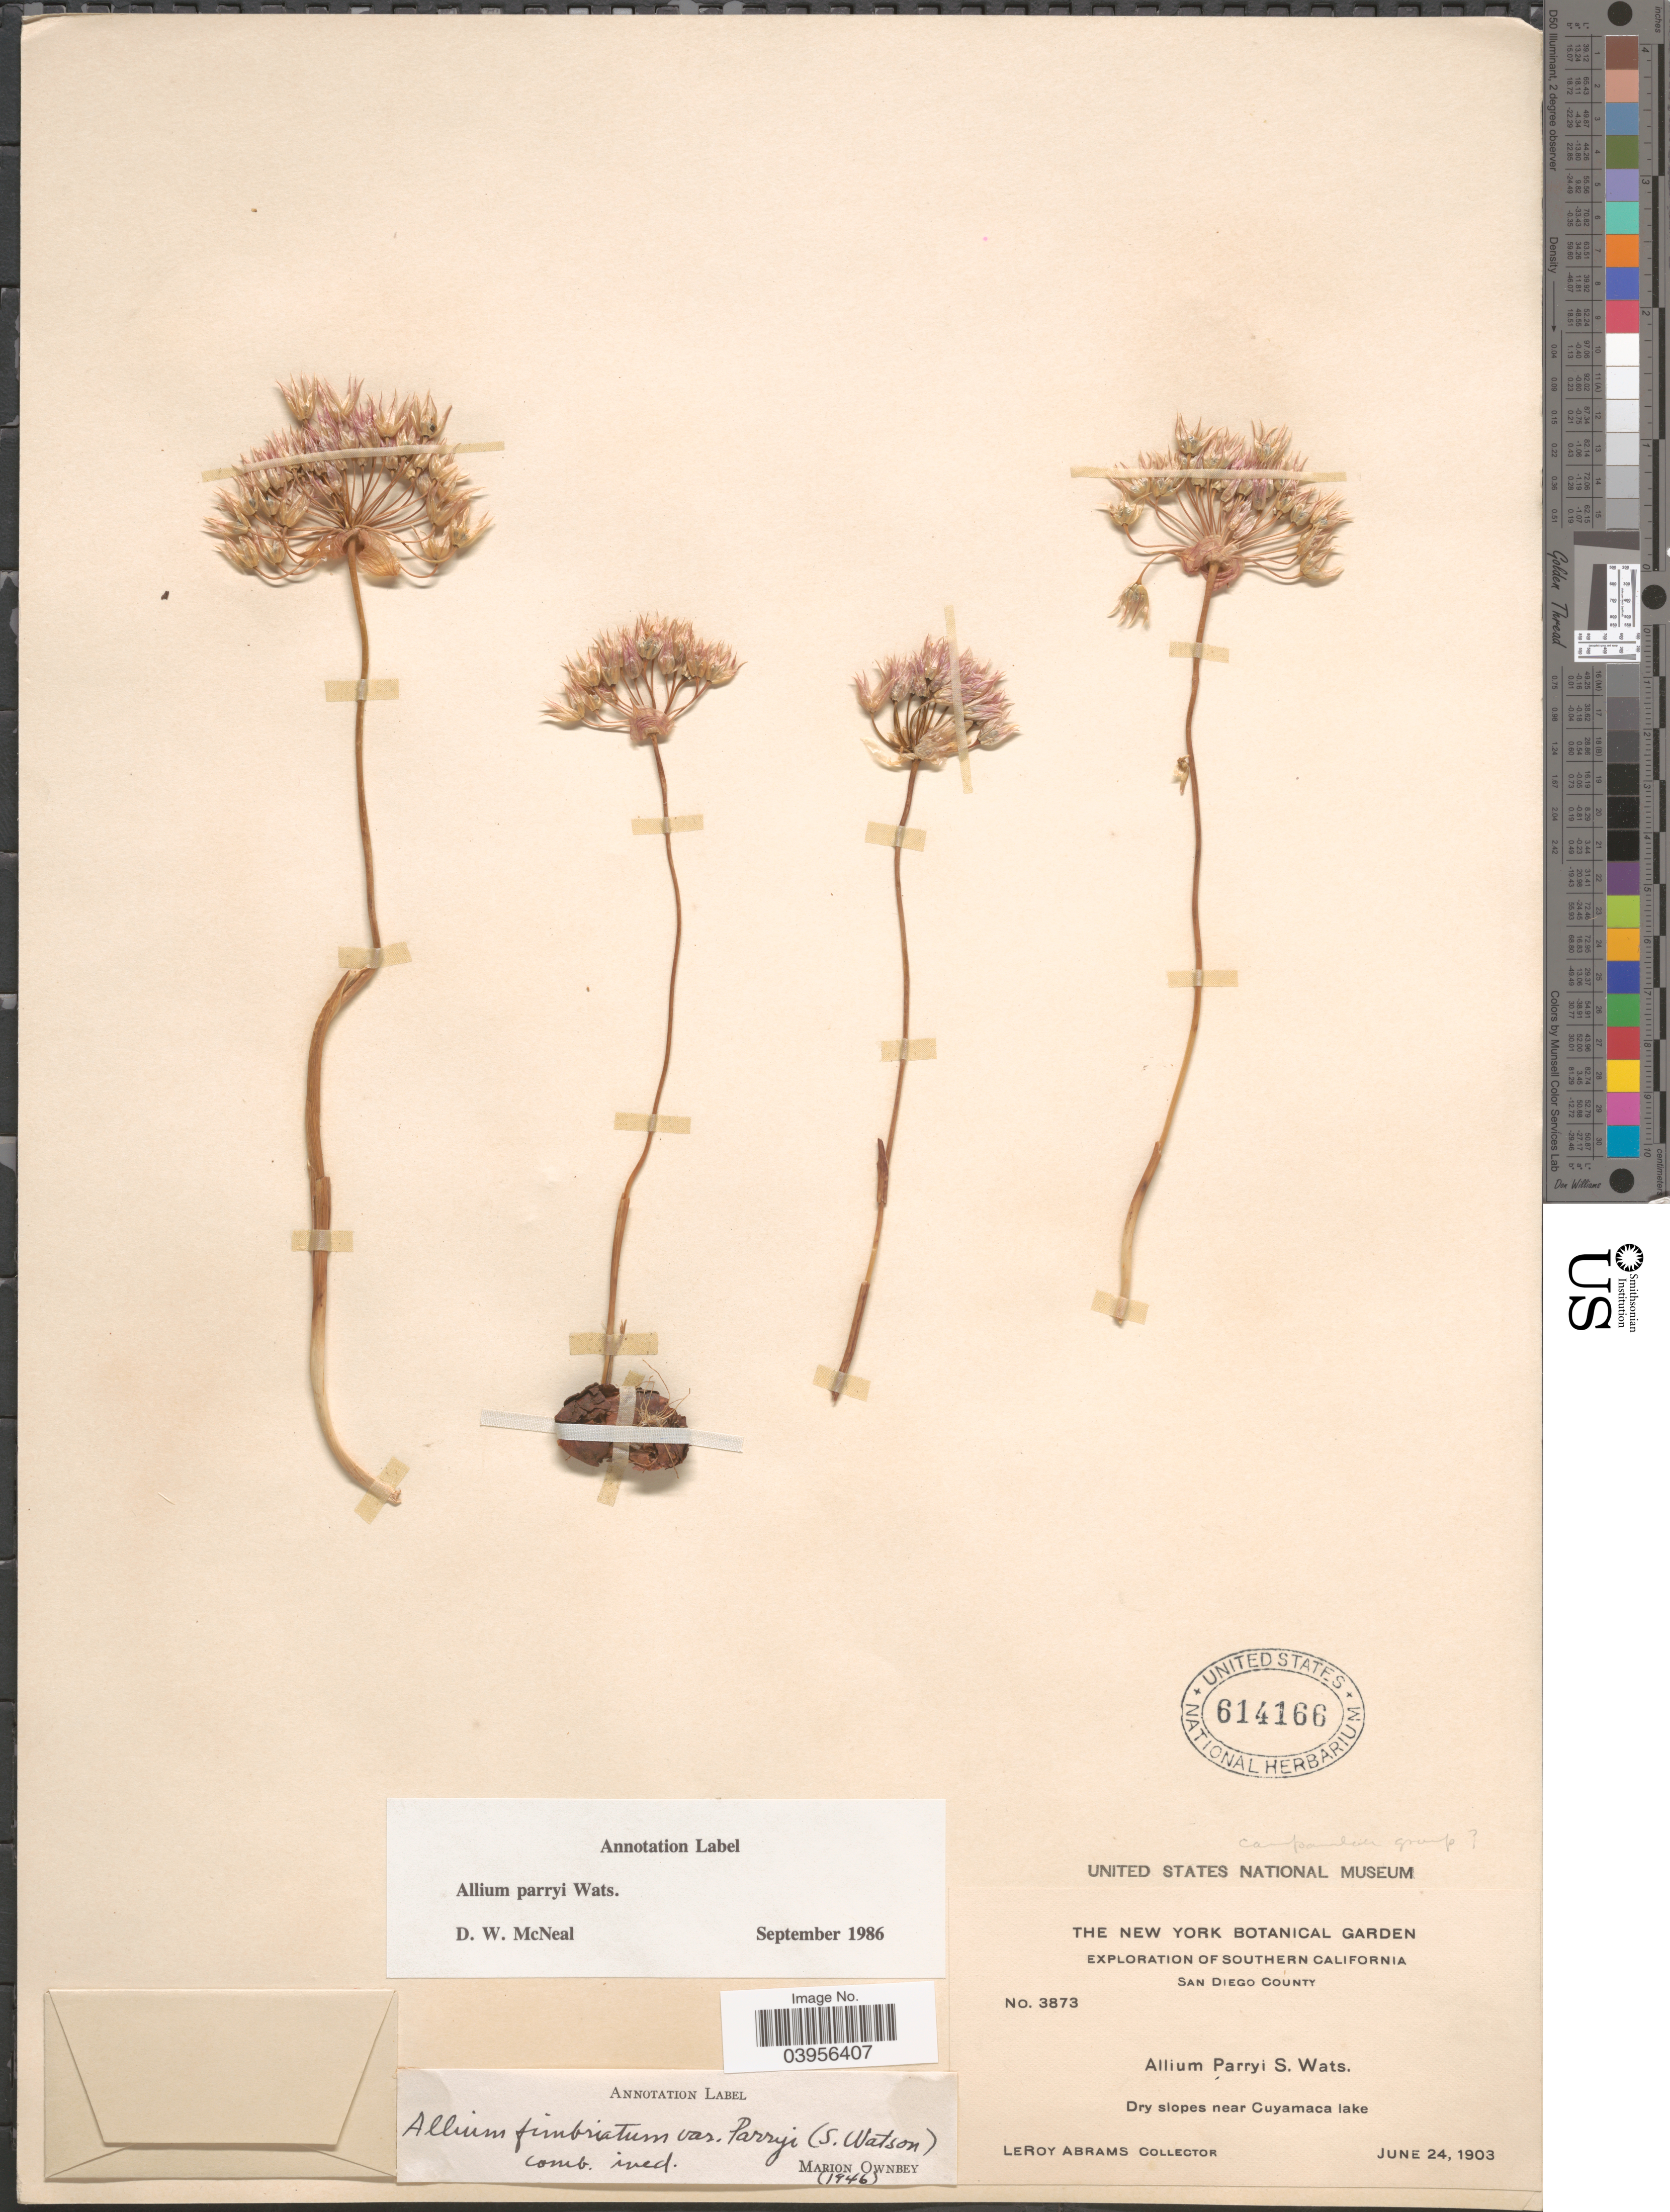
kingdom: Plantae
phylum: Tracheophyta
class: Liliopsida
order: Asparagales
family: Amaryllidaceae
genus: Allium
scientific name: Allium parryi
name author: S. Watson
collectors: L. Abrams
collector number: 3873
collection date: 1903-06-24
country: United States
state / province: California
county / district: San Diego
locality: Southern California. San Diego County. Dry slopes near Cuyamaca lake.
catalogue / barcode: US 614166